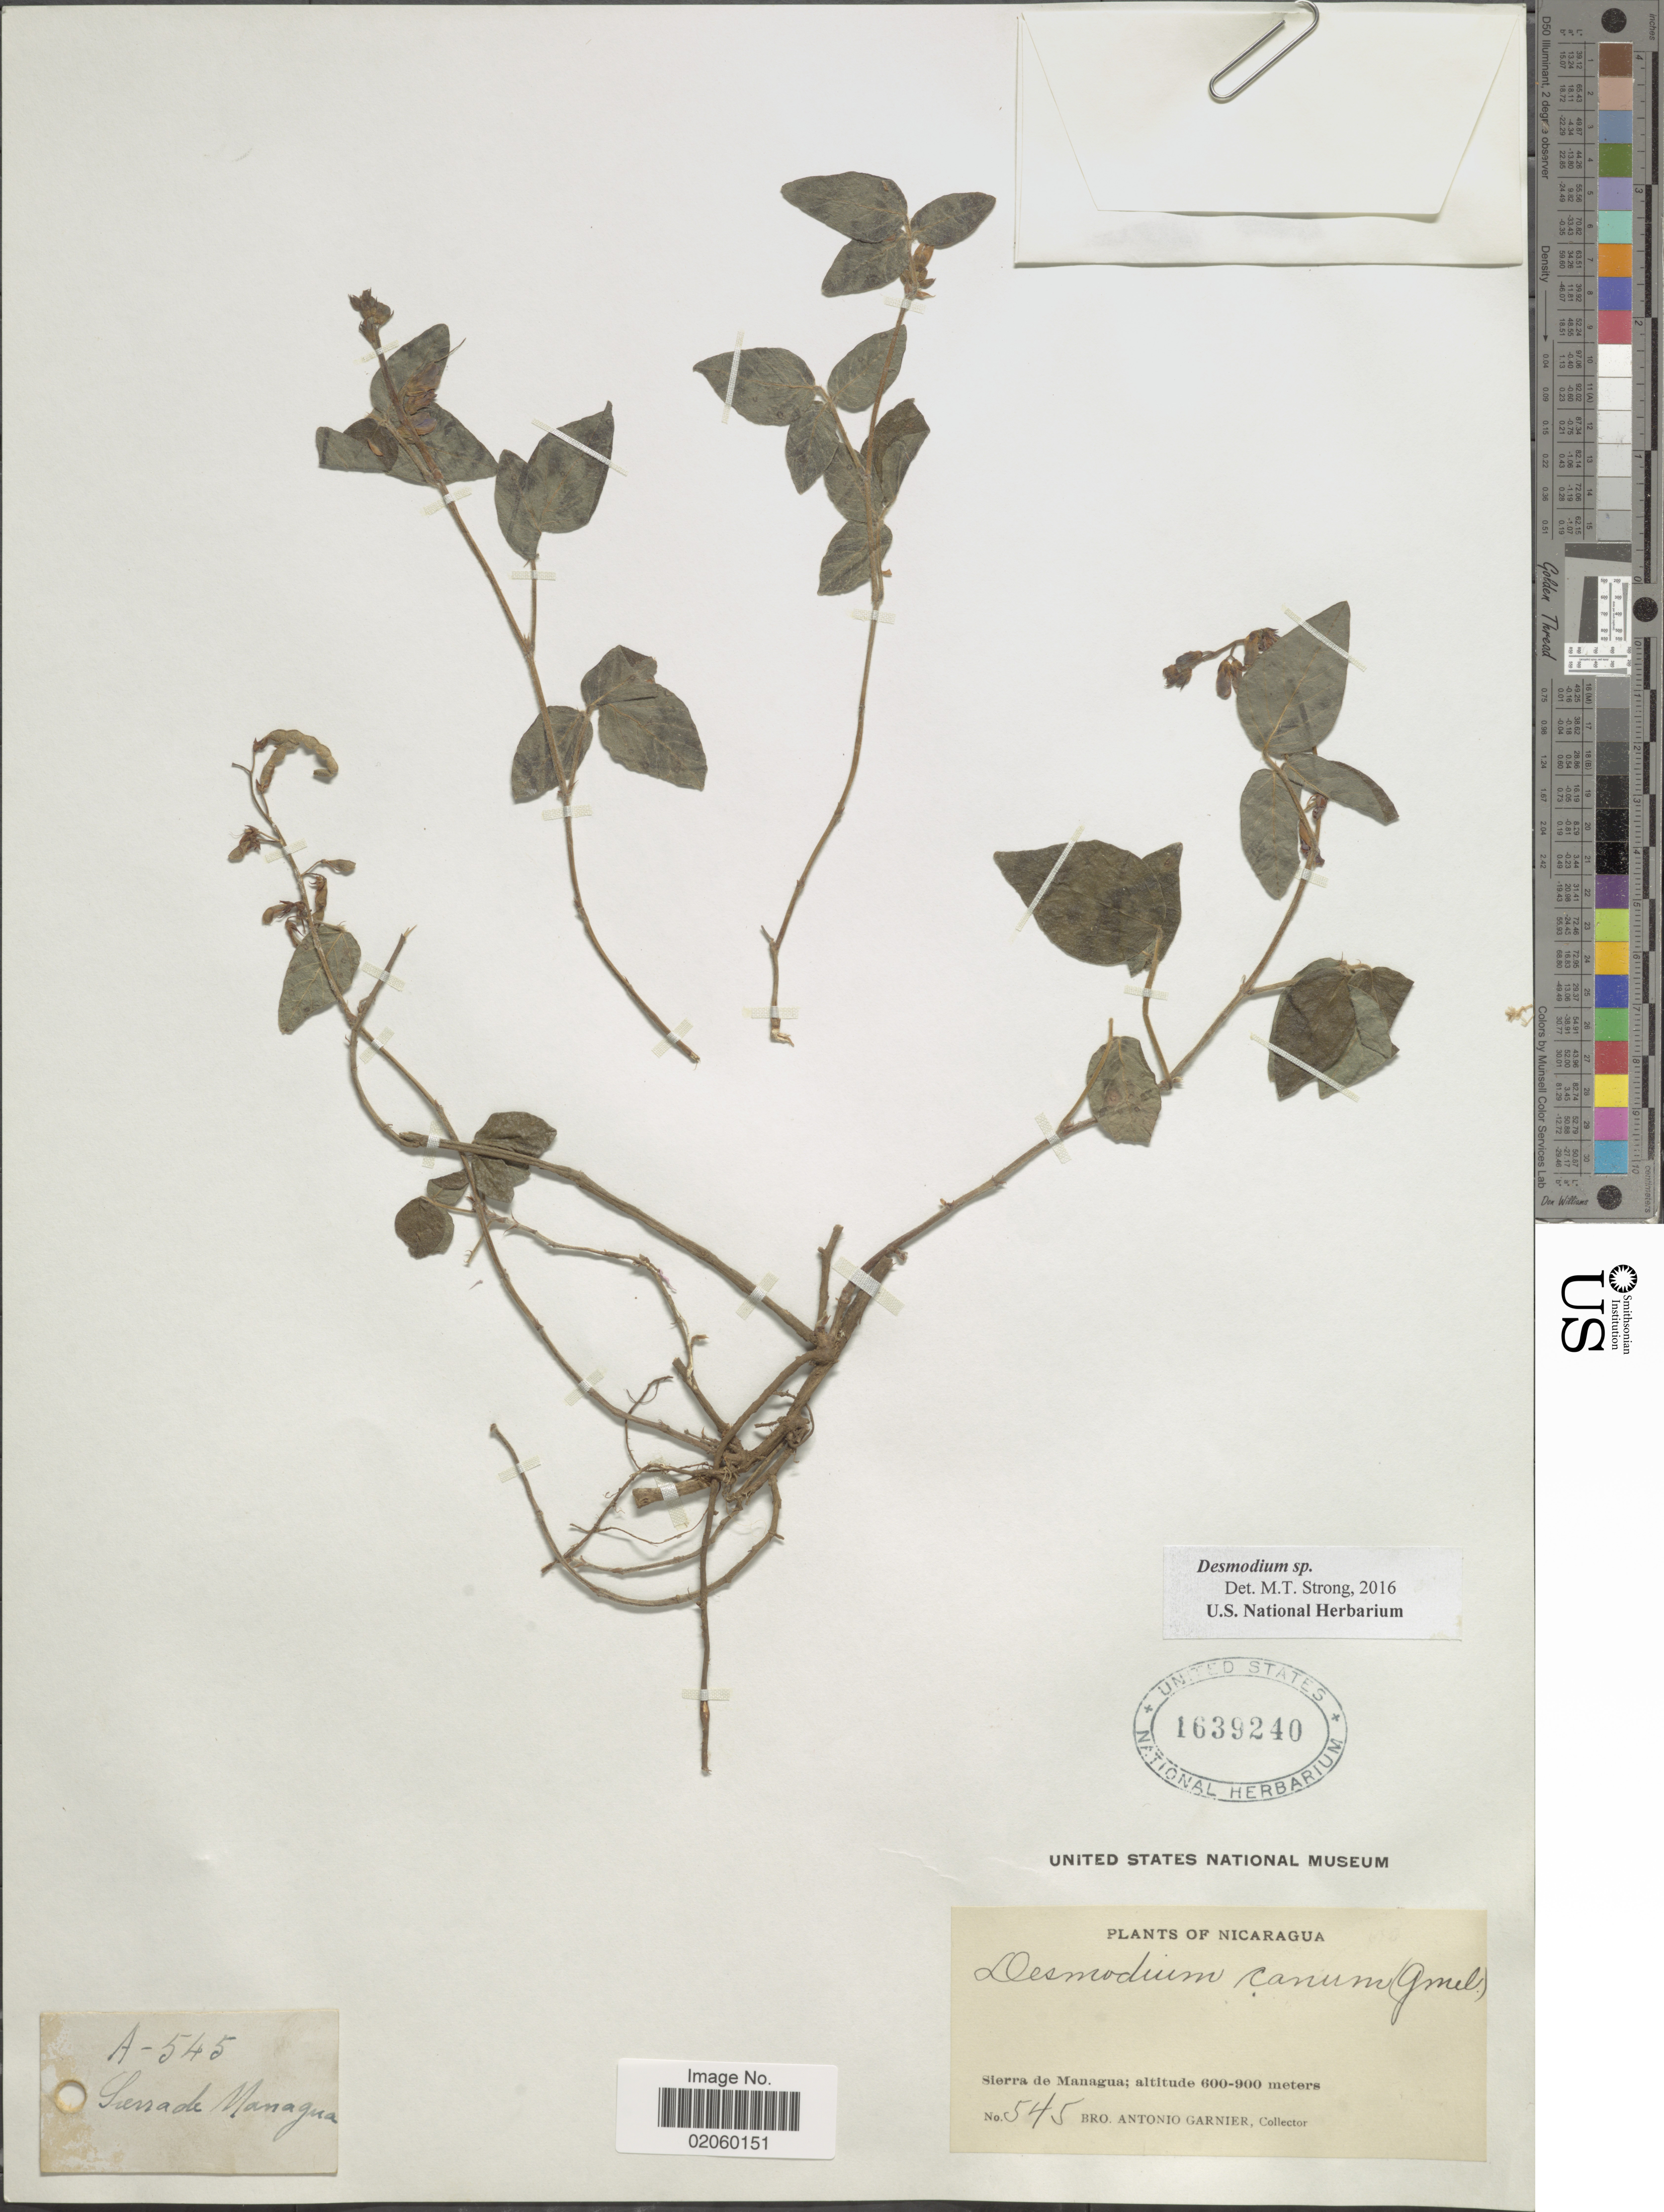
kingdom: Plantae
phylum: Tracheophyta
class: Magnoliopsida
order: Fabales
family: Fabaceae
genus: Desmodium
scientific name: Desmodium sp.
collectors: Bro. A. Garnier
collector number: A-545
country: Nicaragua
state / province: Managua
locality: Sierra de Managua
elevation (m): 600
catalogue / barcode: US 1639240